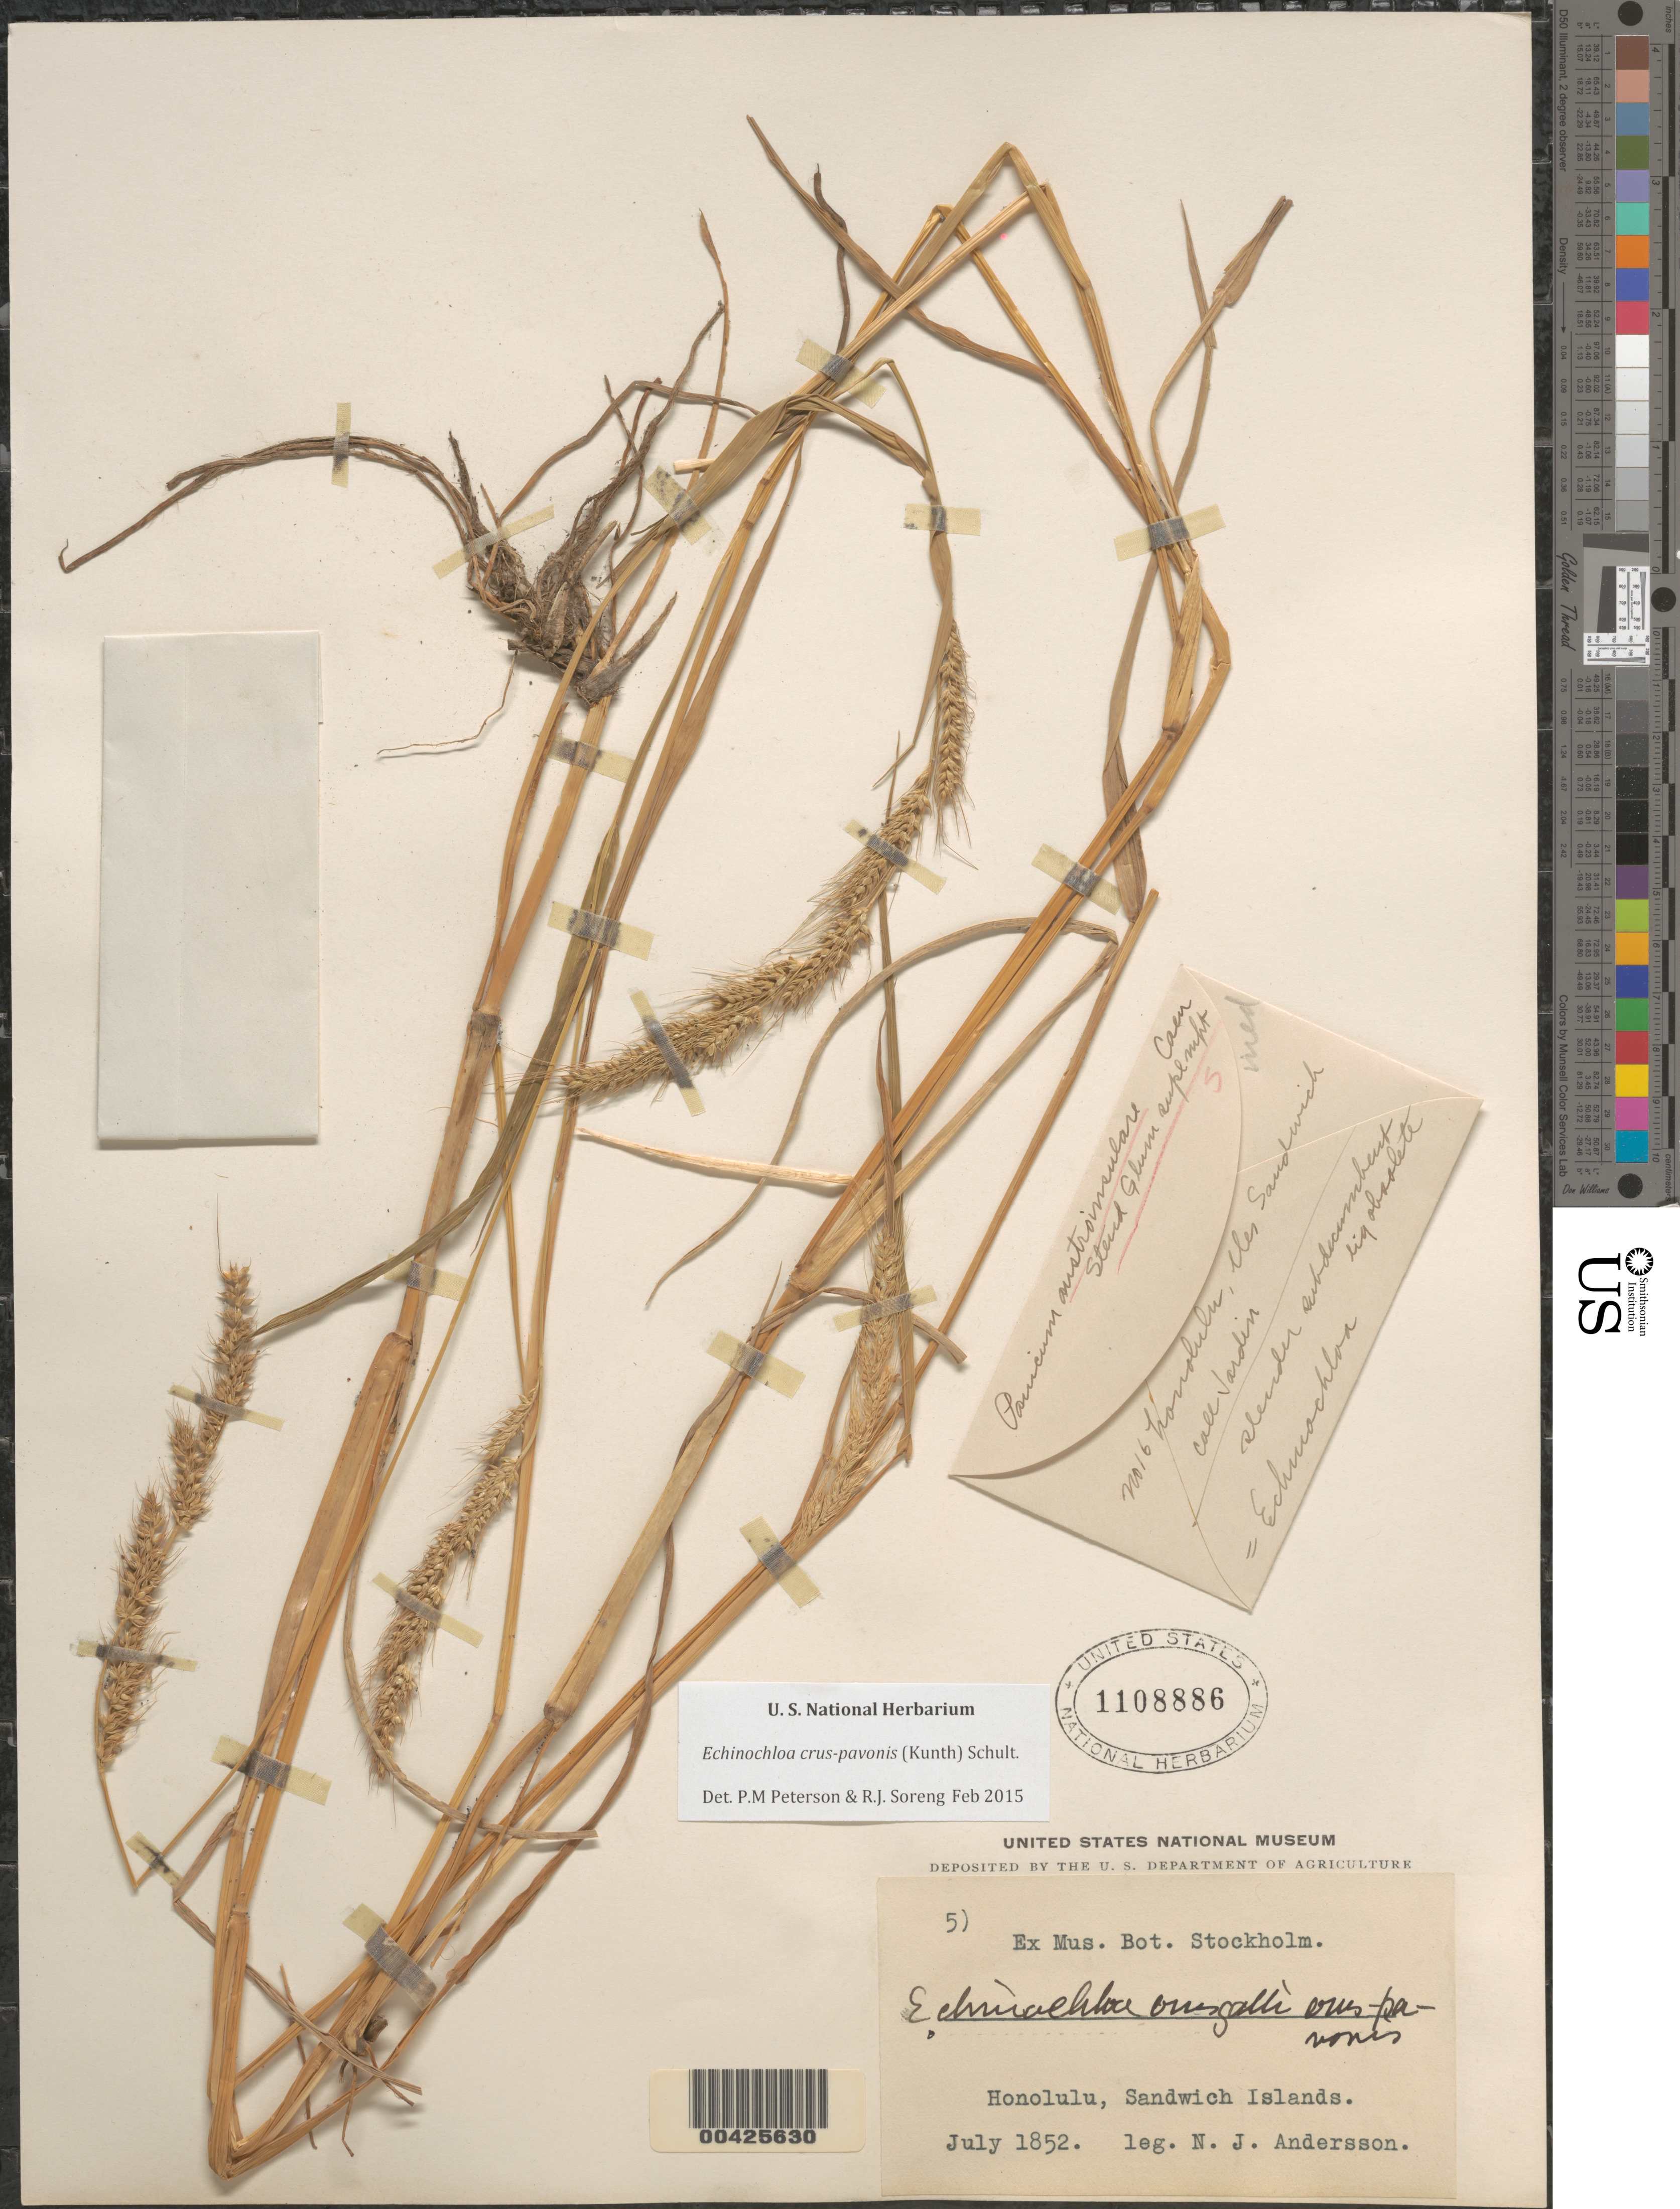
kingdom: Plantae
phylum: Tracheophyta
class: Liliopsida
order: Poales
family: Poaceae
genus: Echinochloa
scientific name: Echinochloa crus-galli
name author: (L.) P. Beauv.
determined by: Wagner, W. L., (BOT), Smithsonian Institution - National Museum of Natural History (UNITED STATES)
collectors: N. J. Andersson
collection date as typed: Jul 1852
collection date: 1852-07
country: United States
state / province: Hawaii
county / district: Honolulu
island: Oahu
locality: Honolulu, Sandwich Islands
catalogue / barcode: US 1108886